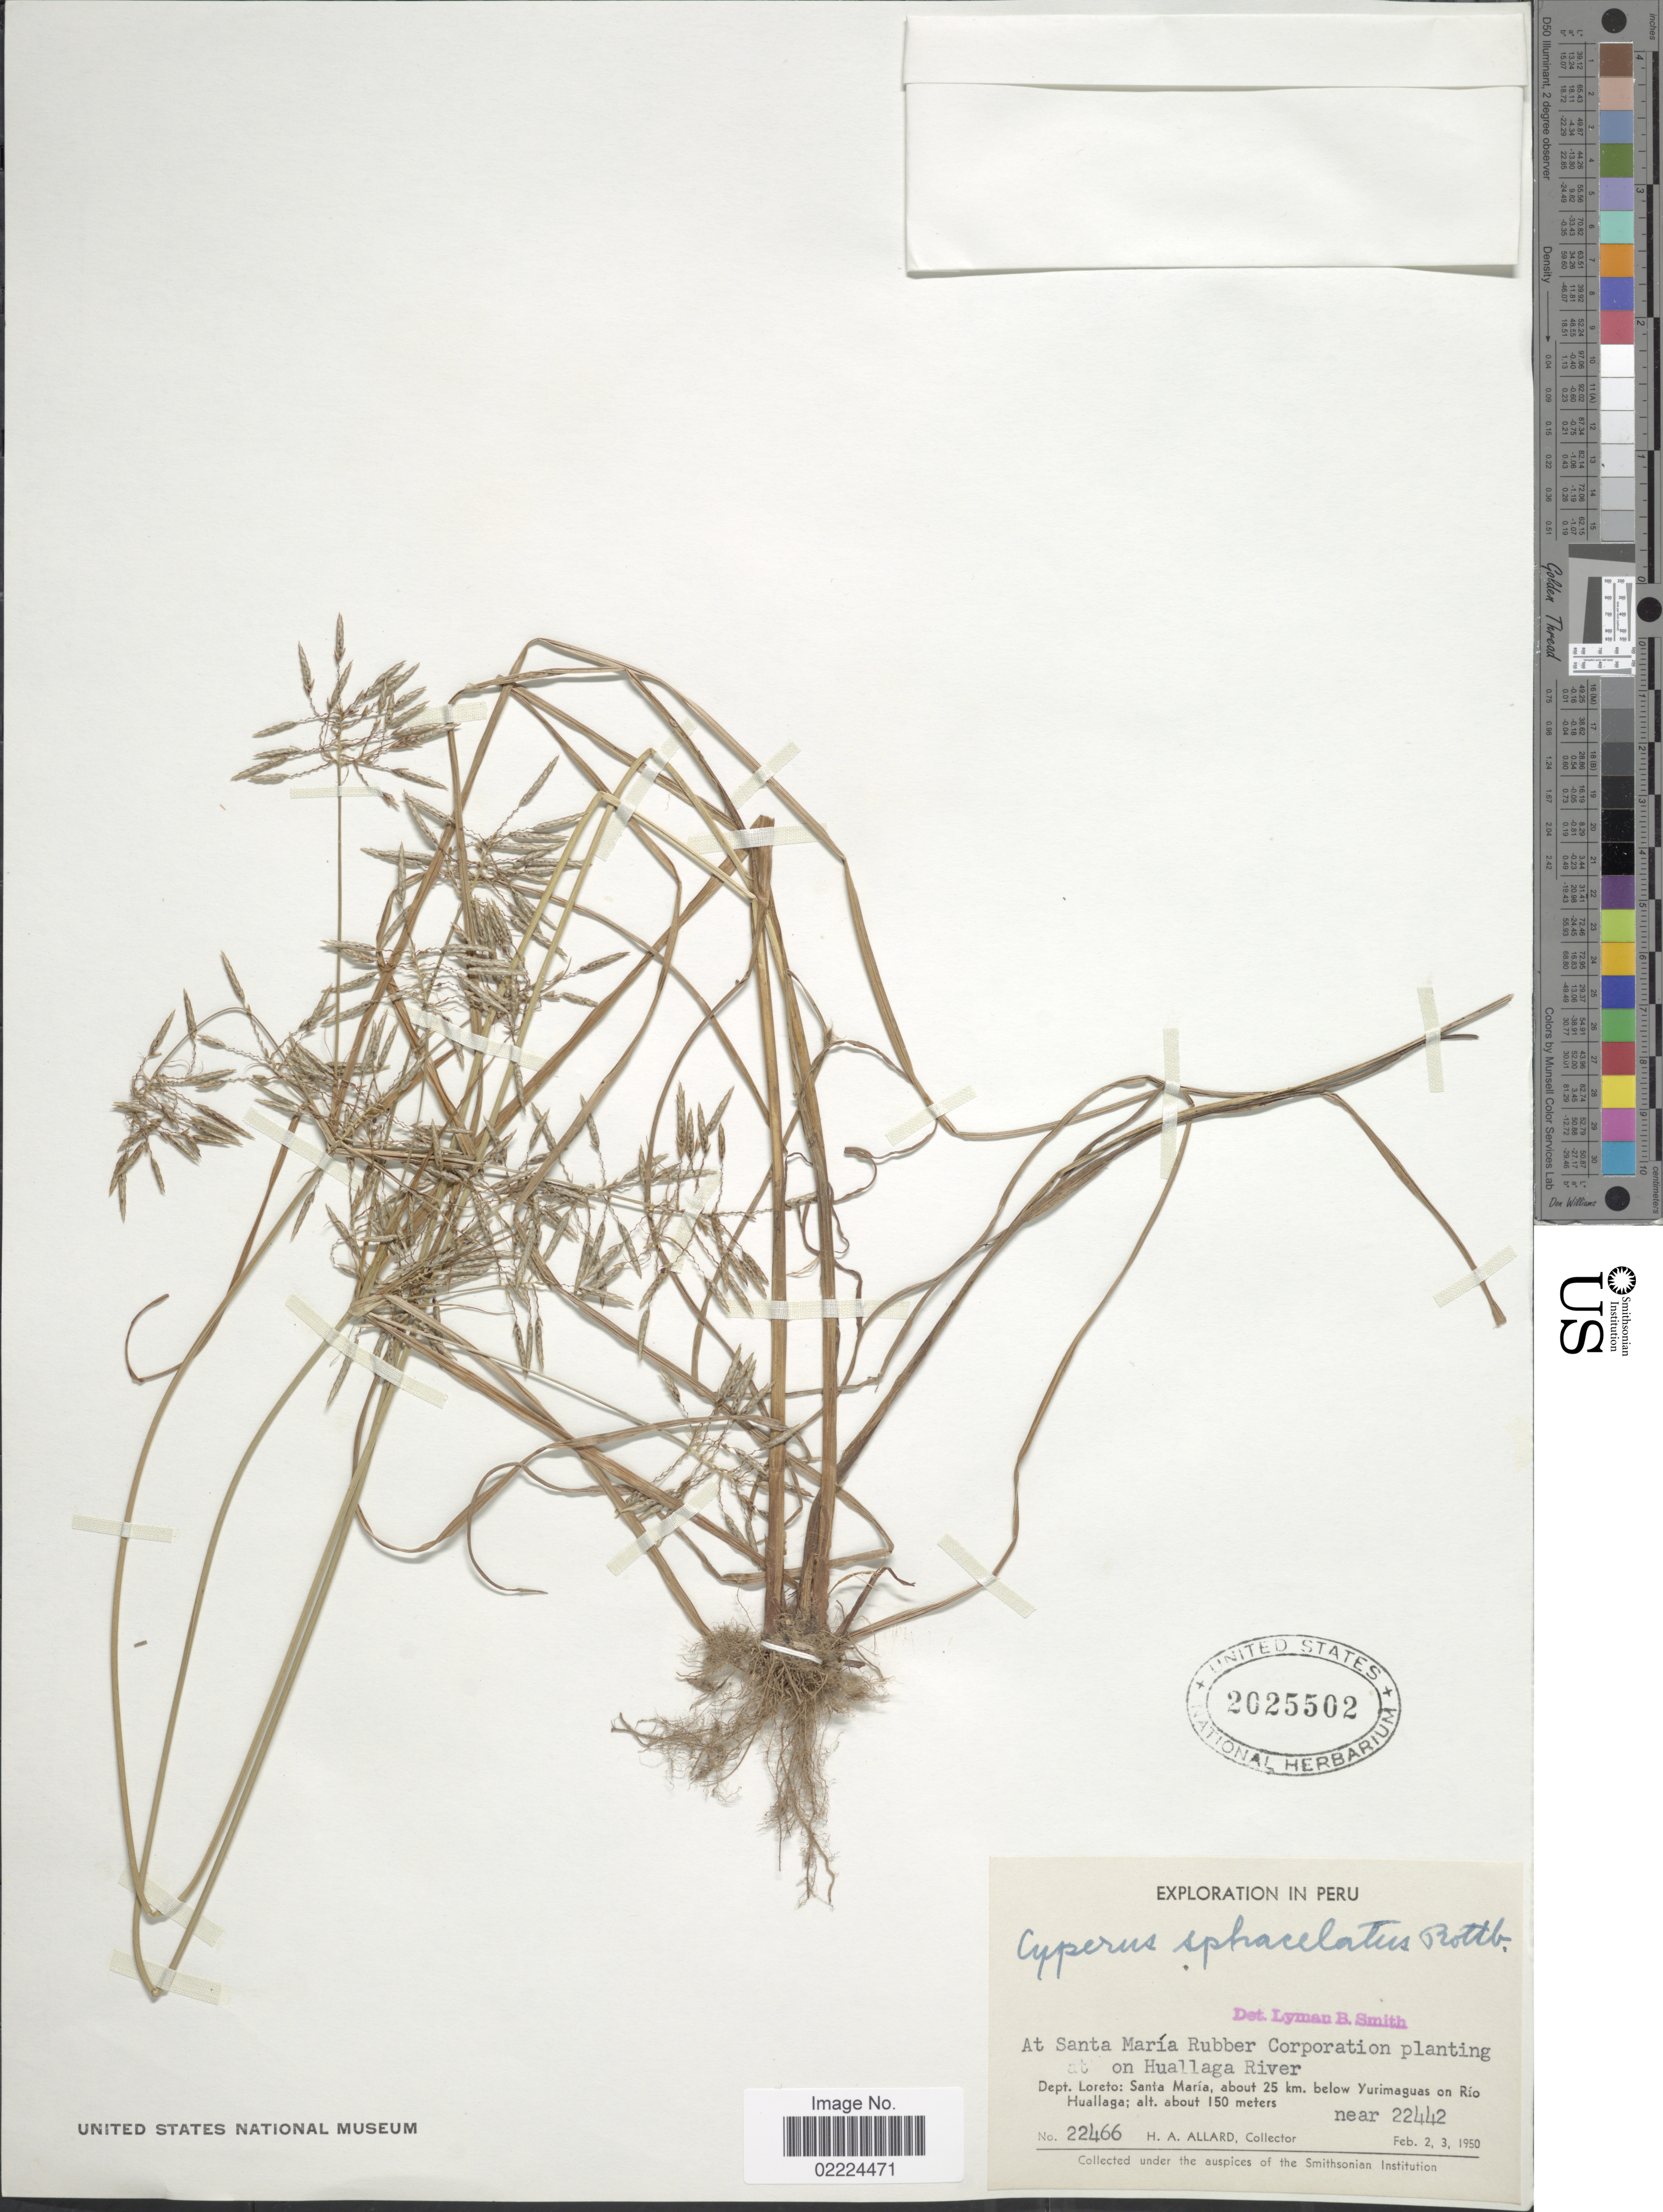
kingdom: Plantae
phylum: Tracheophyta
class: Liliopsida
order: Poales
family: Cyperaceae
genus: Cyperus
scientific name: Cyperus sphacelatus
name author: Rottb.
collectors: H. A. Allard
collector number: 22466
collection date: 1950-02-02/1950-02-03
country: Peru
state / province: Loreto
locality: At Santa Maria Rubber Corporation planting at on Huallaga River, Santa Maria, about 25 km. below Yurimaguas on Rio Huallaga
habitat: on river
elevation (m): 150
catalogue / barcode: US 2025502